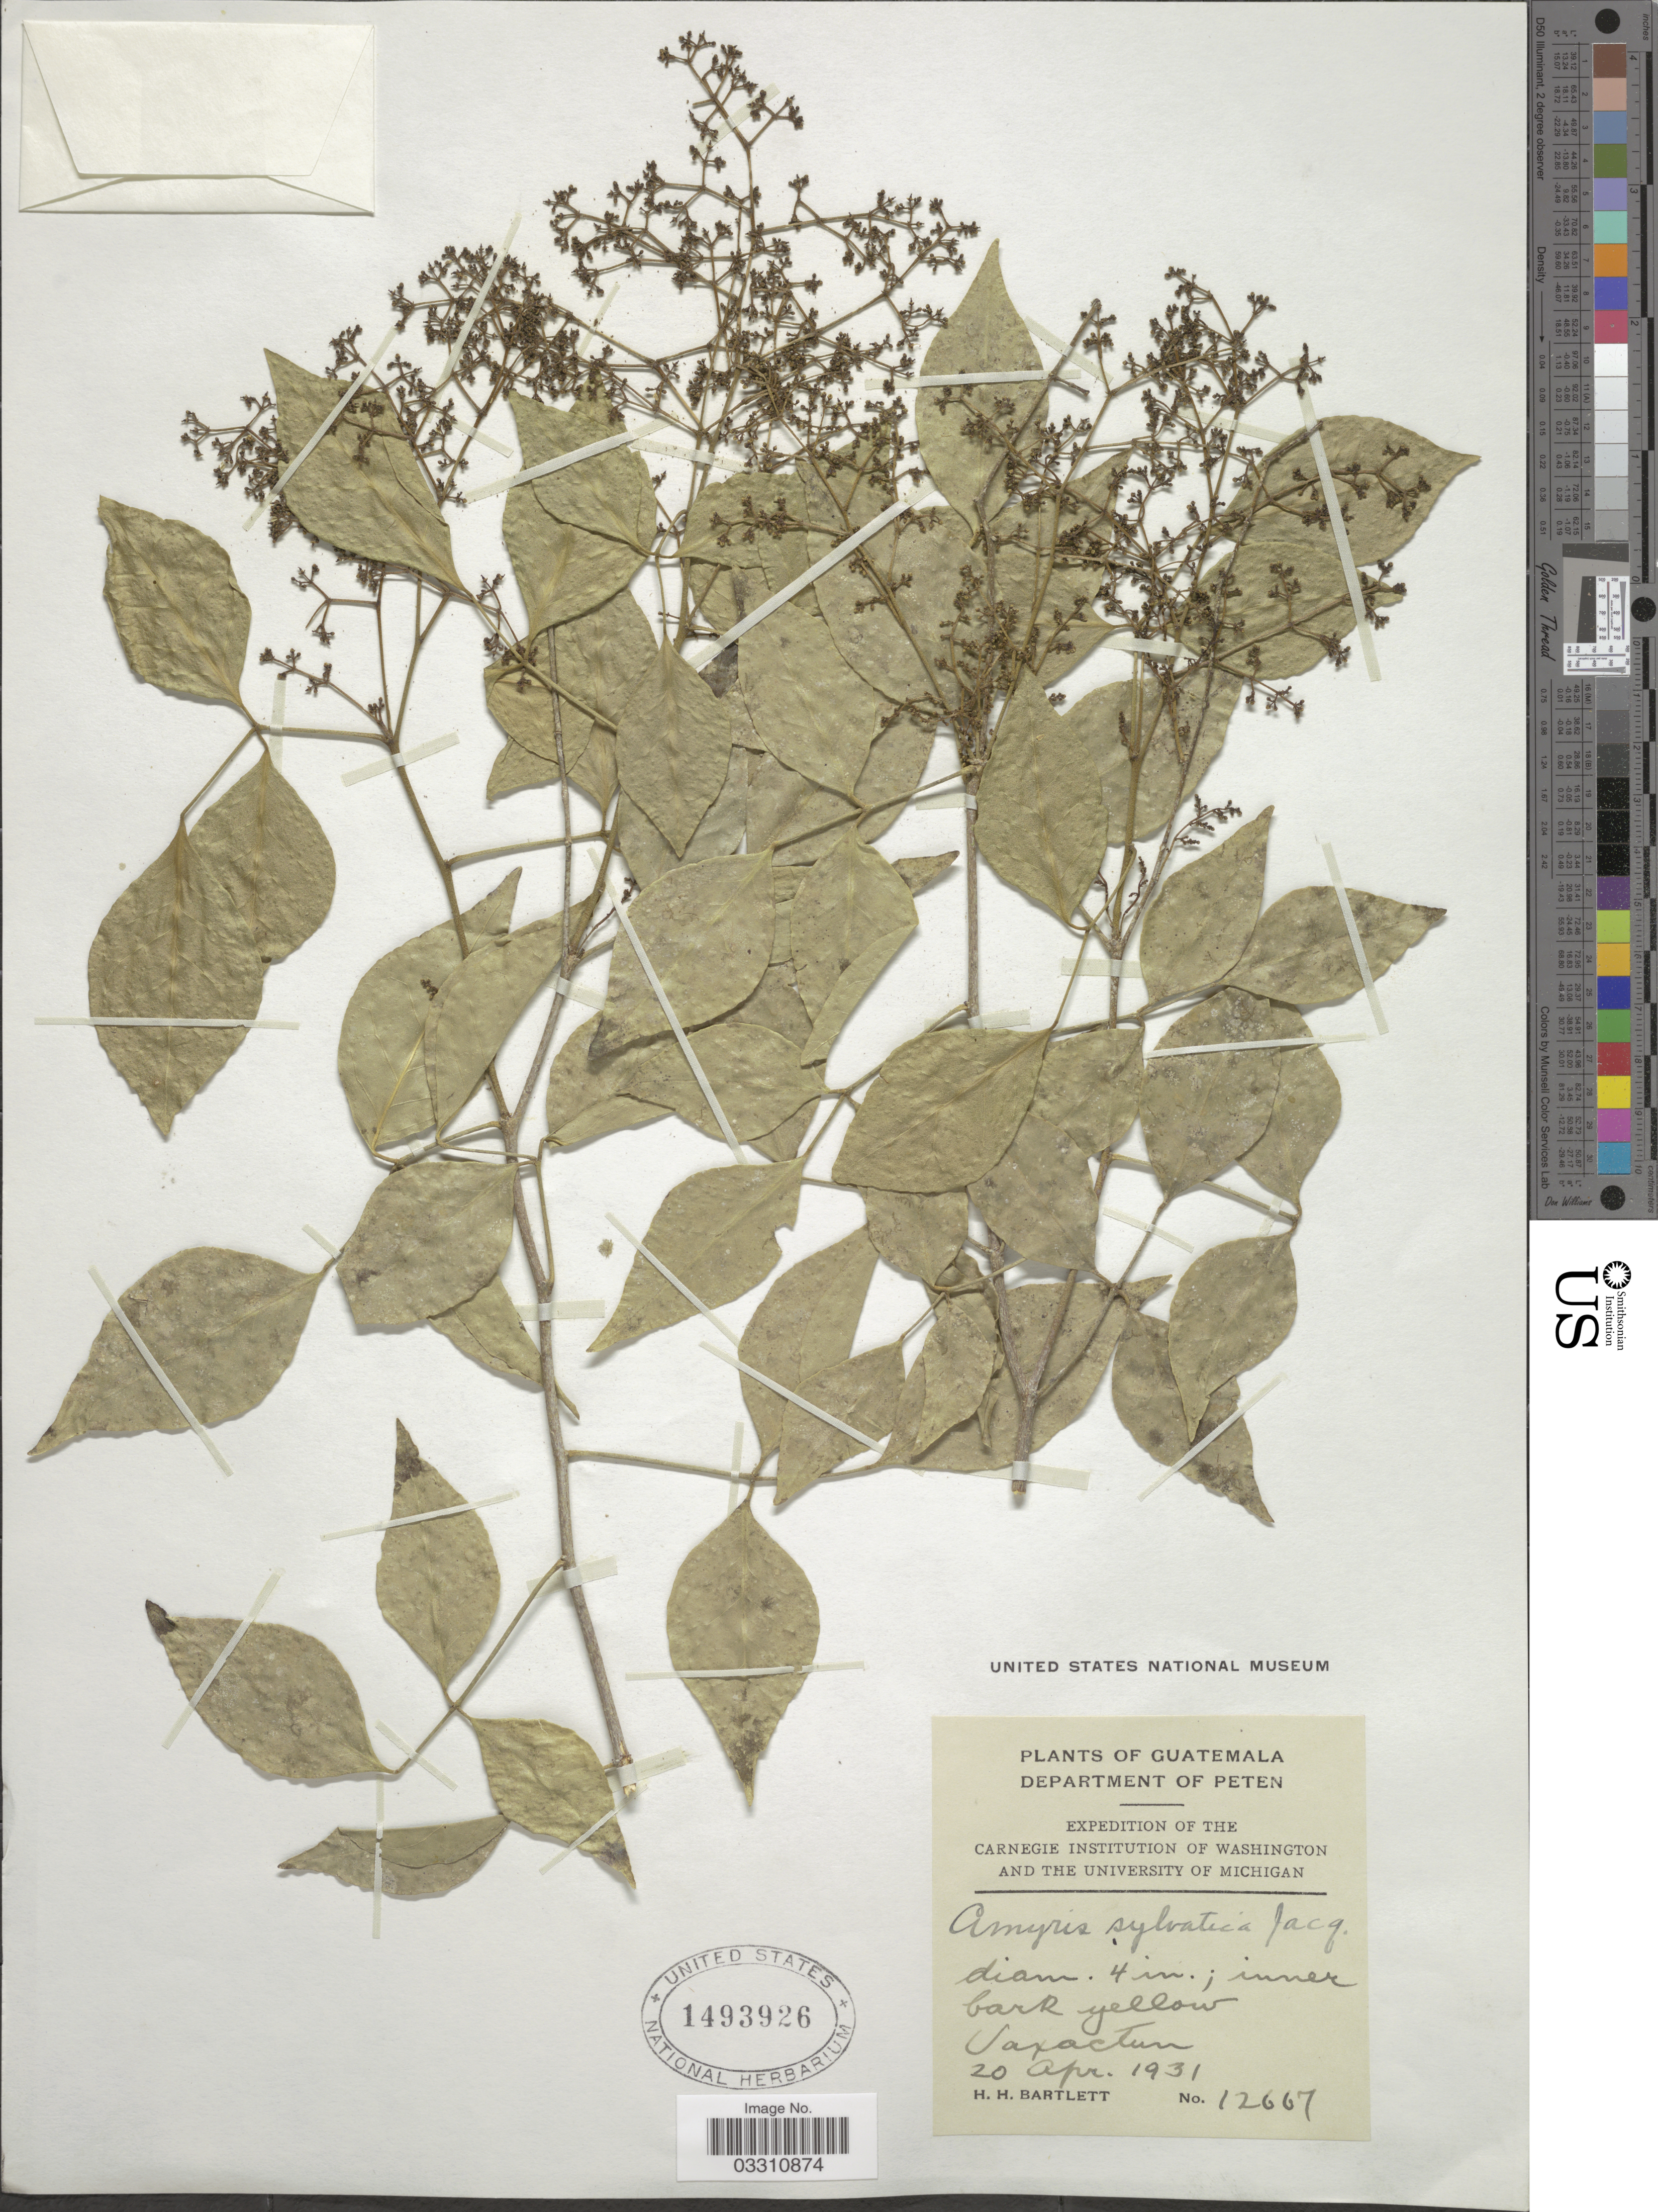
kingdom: Plantae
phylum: Tracheophyta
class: Magnoliopsida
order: Sapindales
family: Rutaceae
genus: Amyris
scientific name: Amyris elemifera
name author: L.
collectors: H. H. Bartlett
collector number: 12667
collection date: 1931-04-20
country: Guatemala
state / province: El Petén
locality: Department of Peten, Uaxactun.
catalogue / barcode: US 1493926